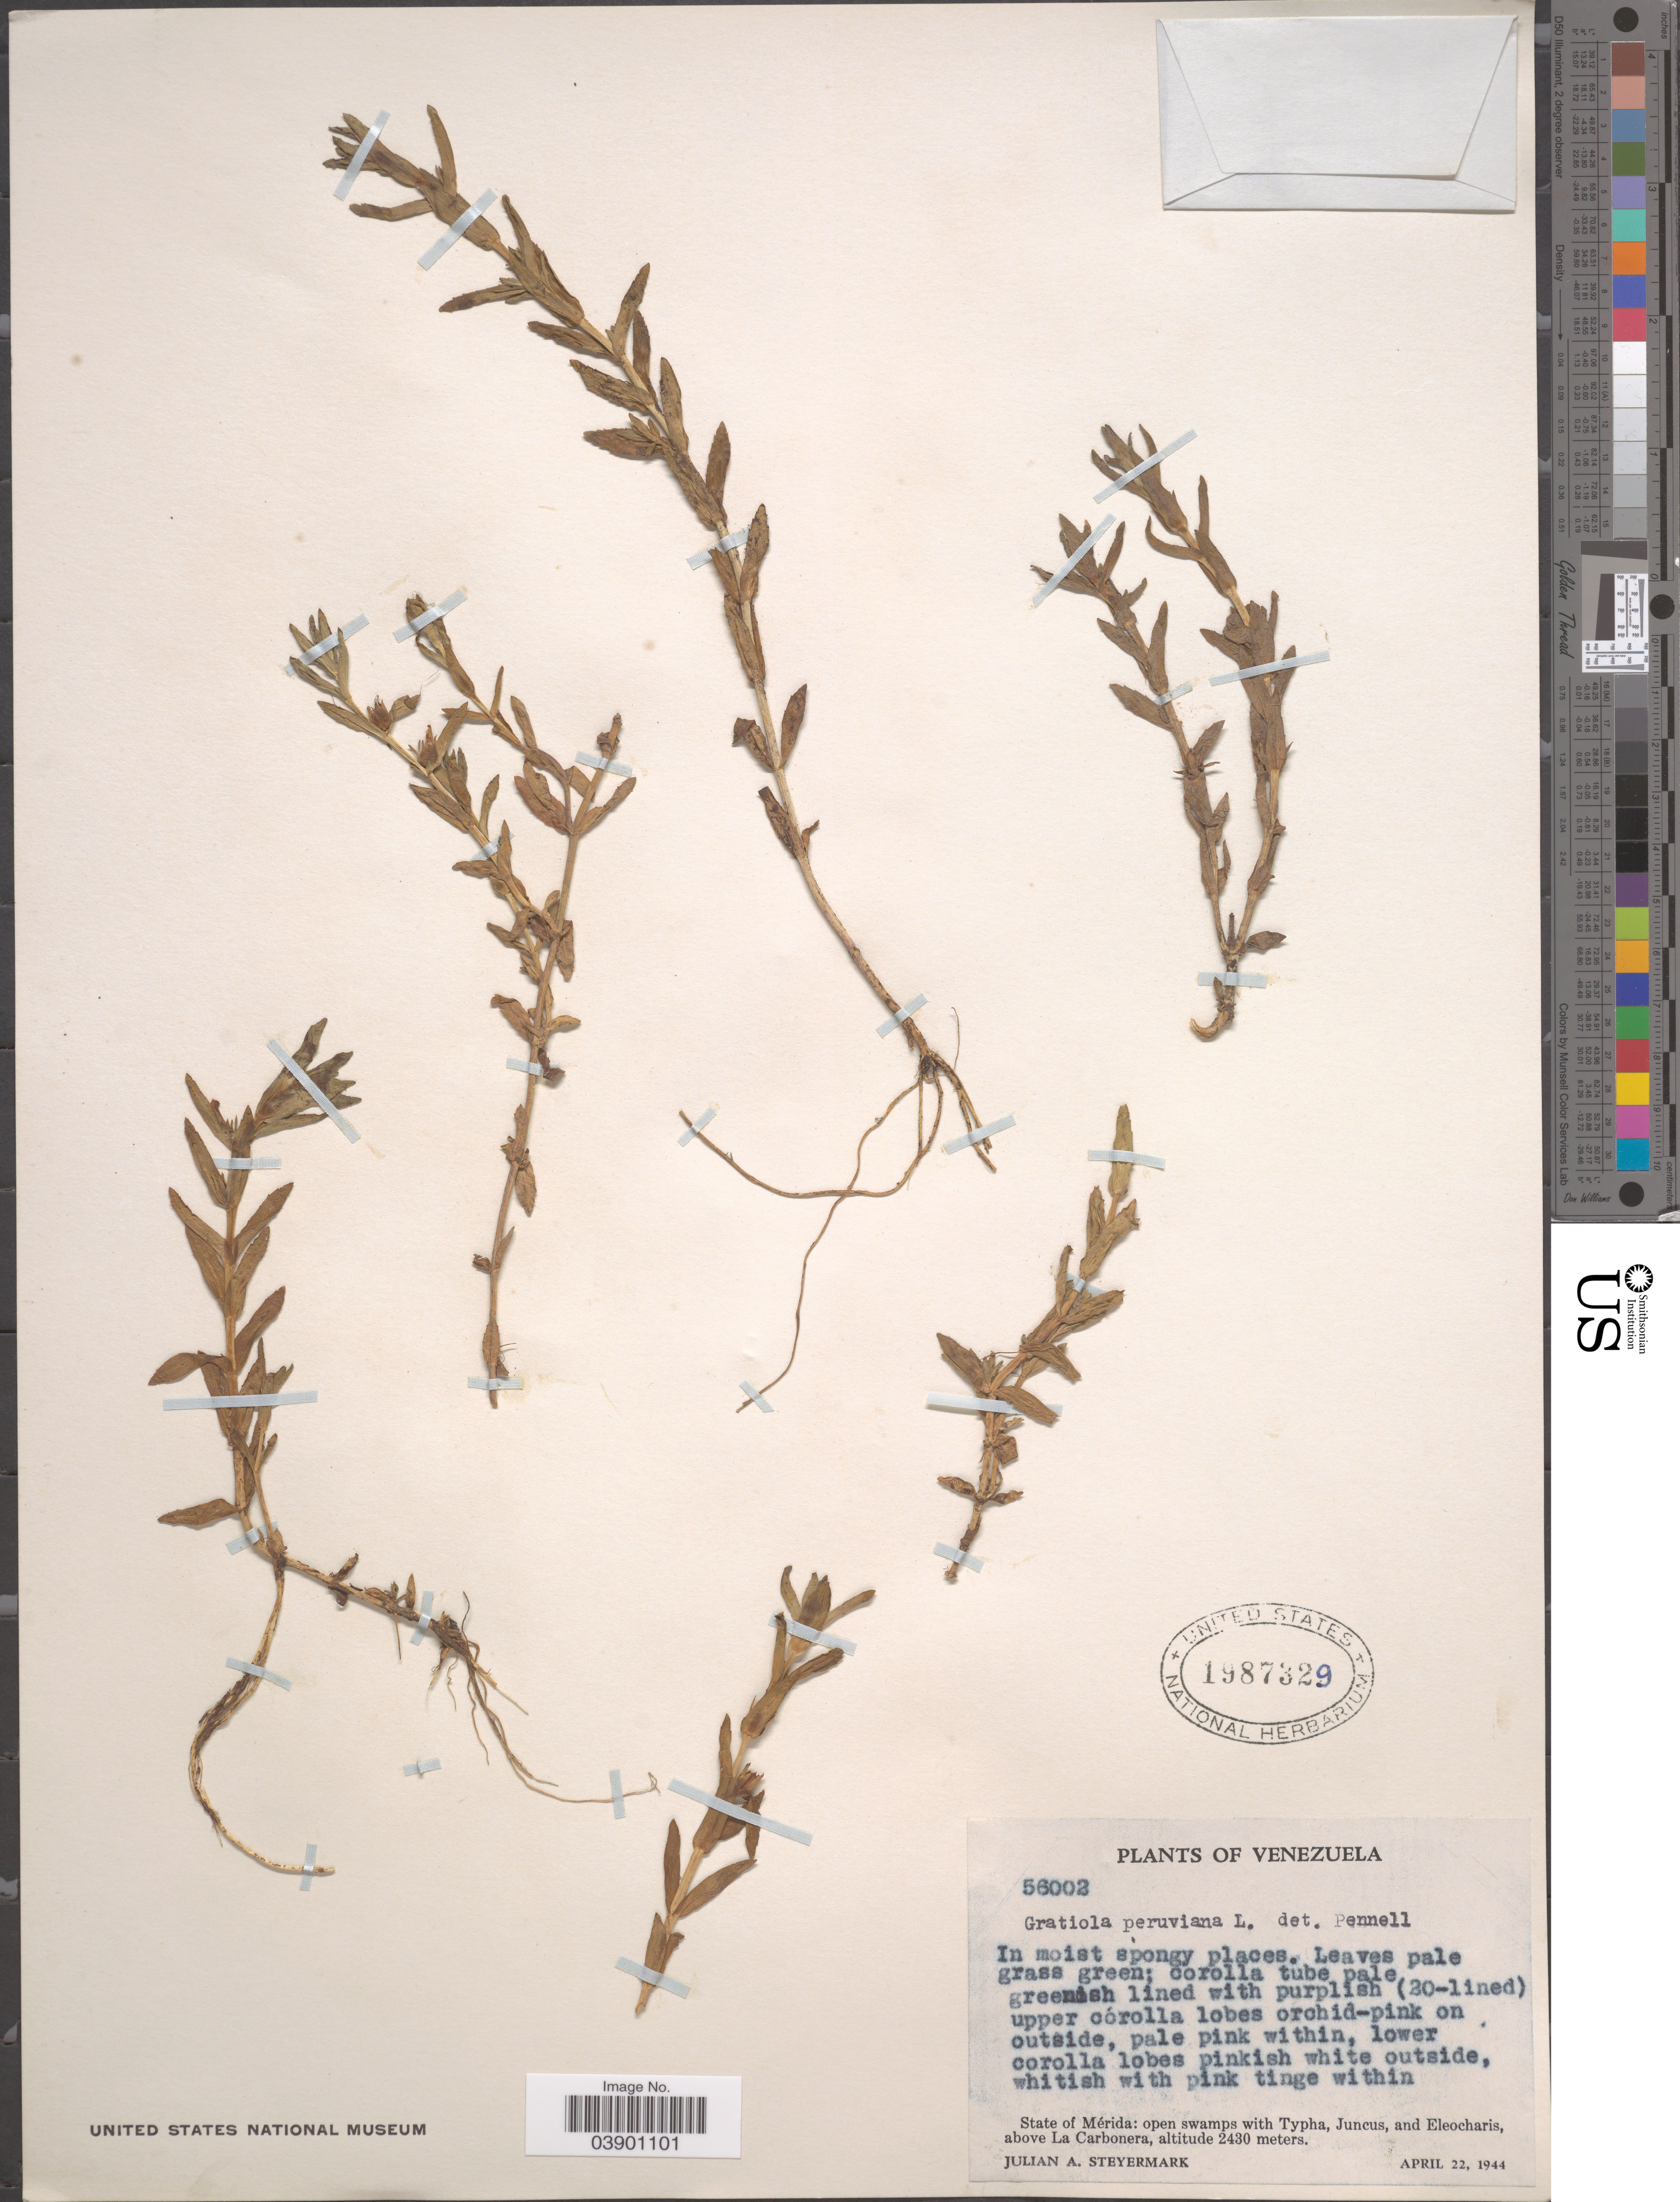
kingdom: Plantae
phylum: Tracheophyta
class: Magnoliopsida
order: Lamiales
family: Plantaginaceae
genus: Gratiola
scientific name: Gratiola peruviana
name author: L.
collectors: J. Steyermark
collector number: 56002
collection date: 1944-04-22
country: Venezuela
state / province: Merida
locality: Above La Carbonera.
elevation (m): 2430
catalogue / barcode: US 1987329